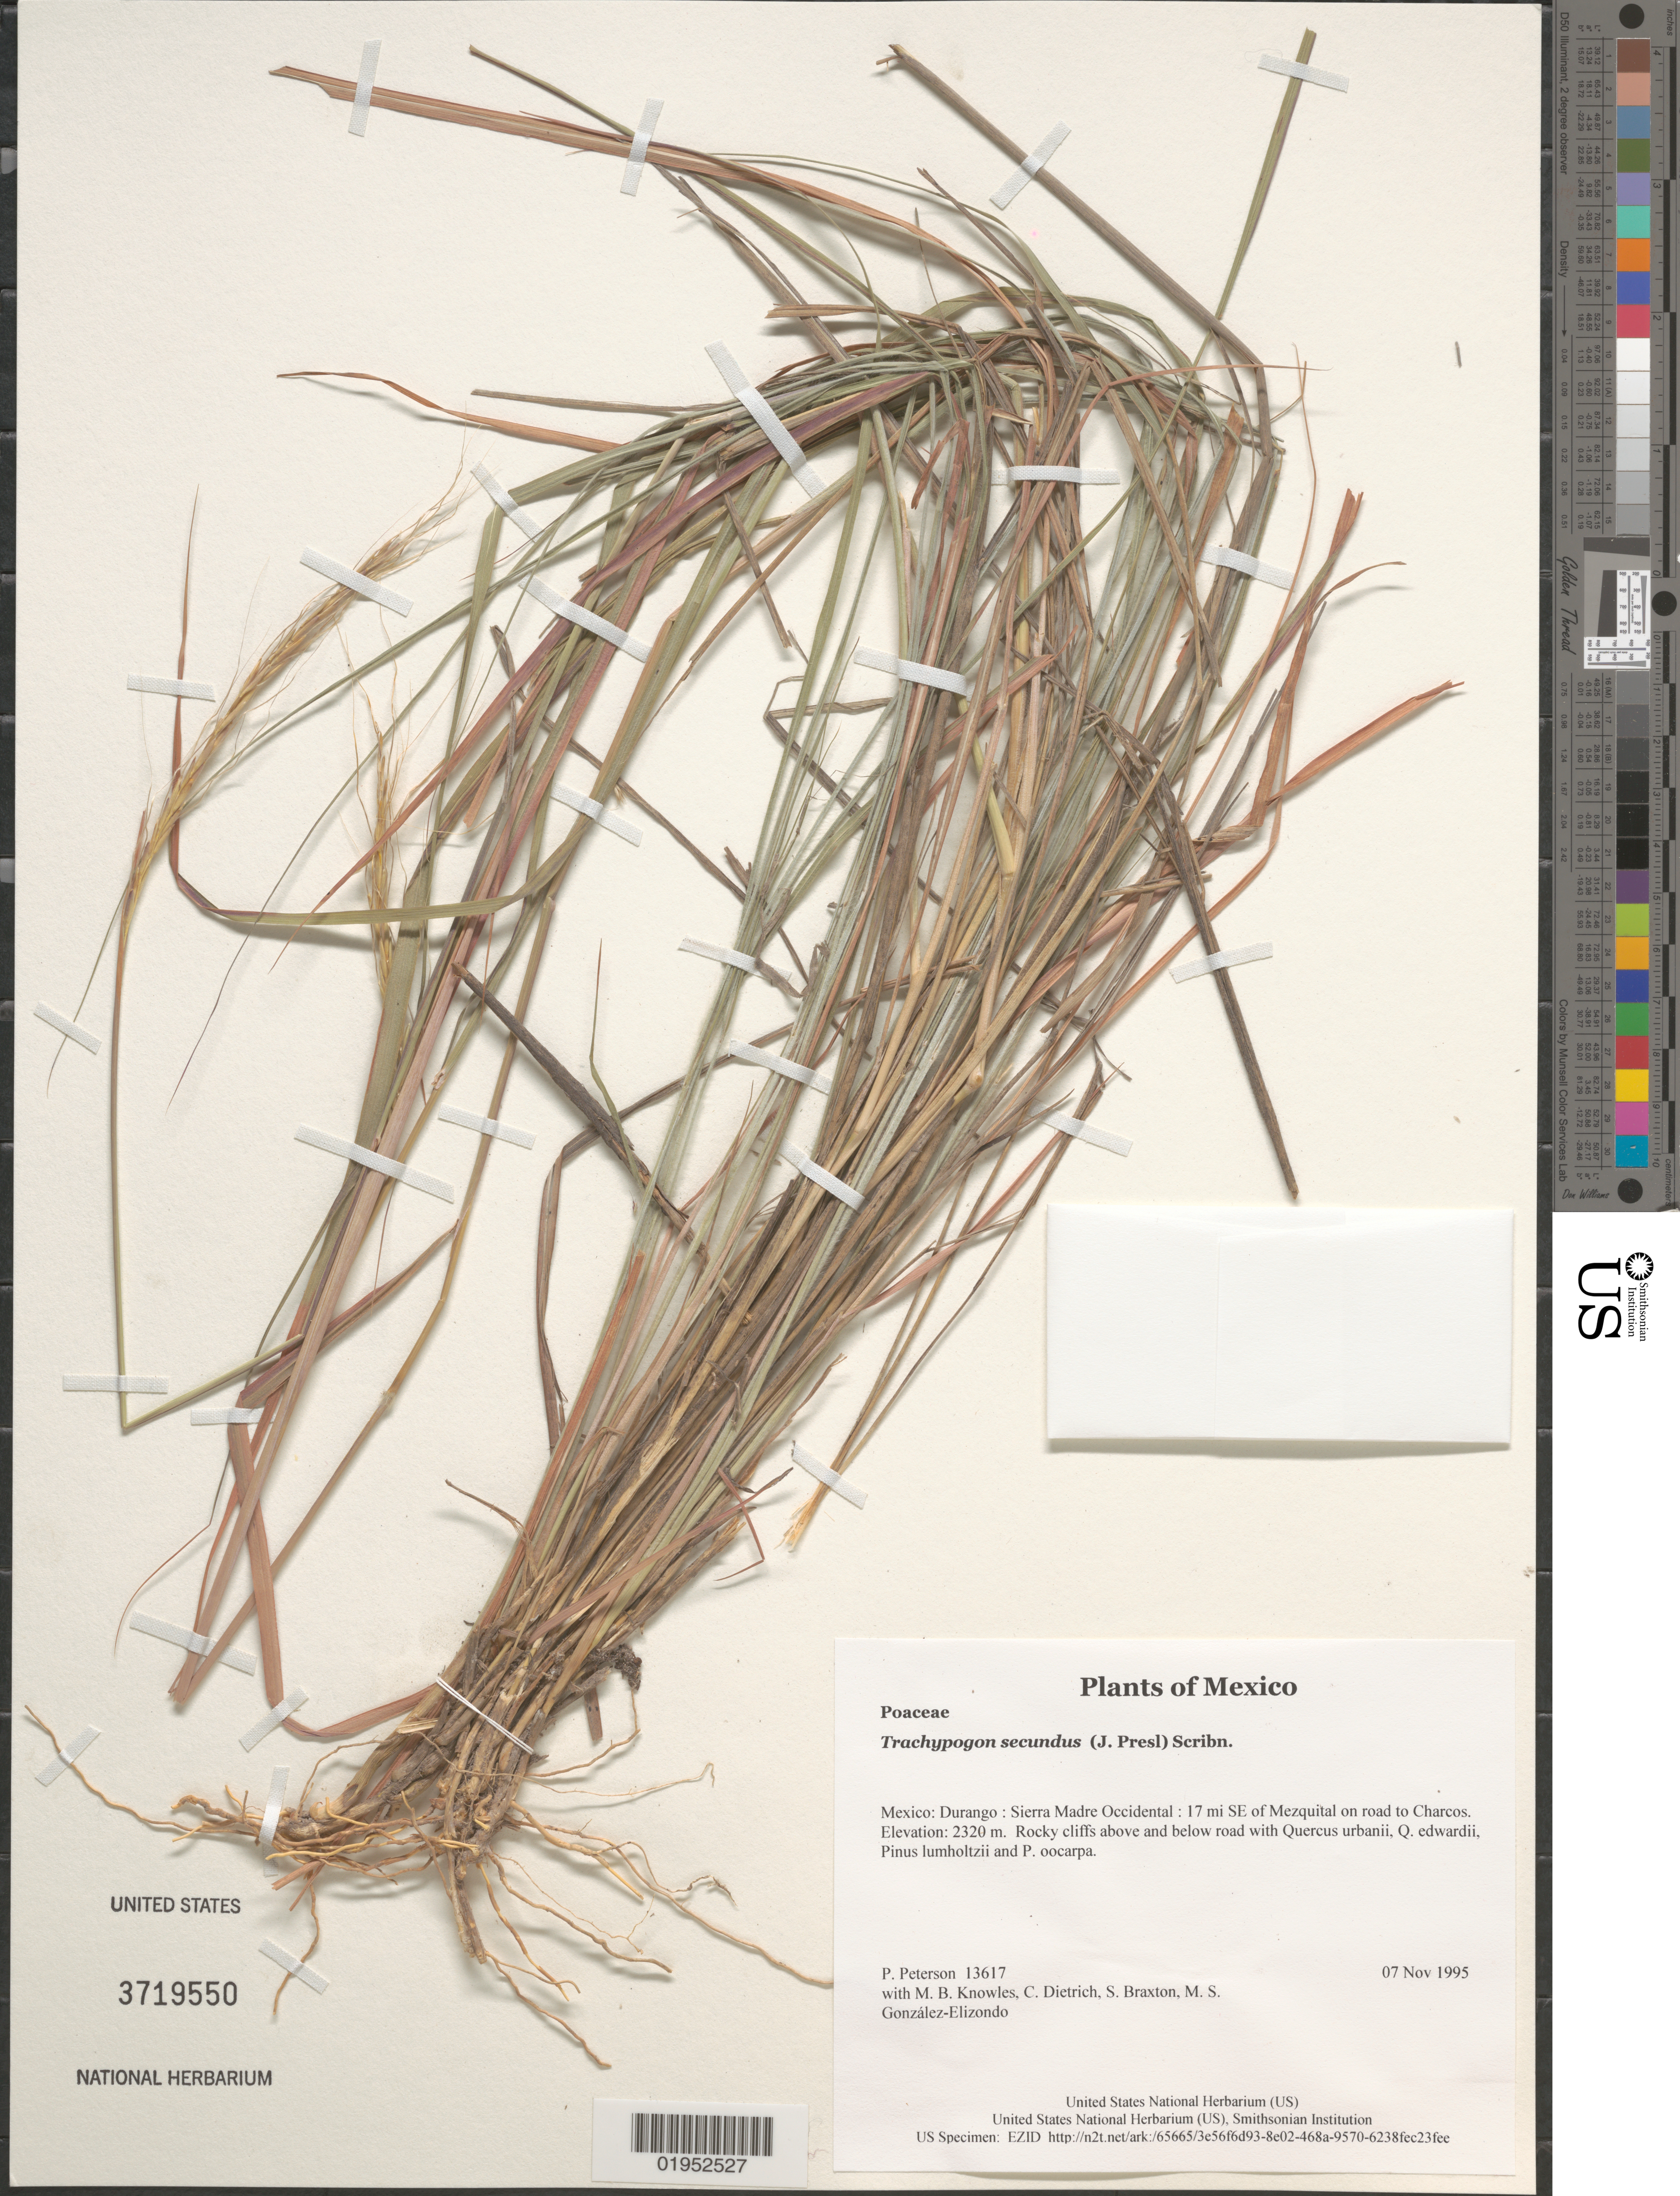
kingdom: Plantae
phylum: Tracheophyta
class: Liliopsida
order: Poales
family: Poaceae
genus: Trachypogon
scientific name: Trachypogon secundus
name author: (J. Presl) Scribn.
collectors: P. M. Peterson, M. B. Knowles, C. Dietrich, S. Braxton & M. S. González-Elizondo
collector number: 13617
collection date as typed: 07 Nov 1995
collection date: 1995-11-07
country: Mexico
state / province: Durango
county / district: Sierra Madre Occidental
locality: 17 mi SE of Mezquital on road to Charcos.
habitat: Rocky cliffs above and below road with Quercus urbanii, Q. edwardii, Pinus lumholtzii and P. oocarpa.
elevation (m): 2320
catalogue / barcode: US 3719550